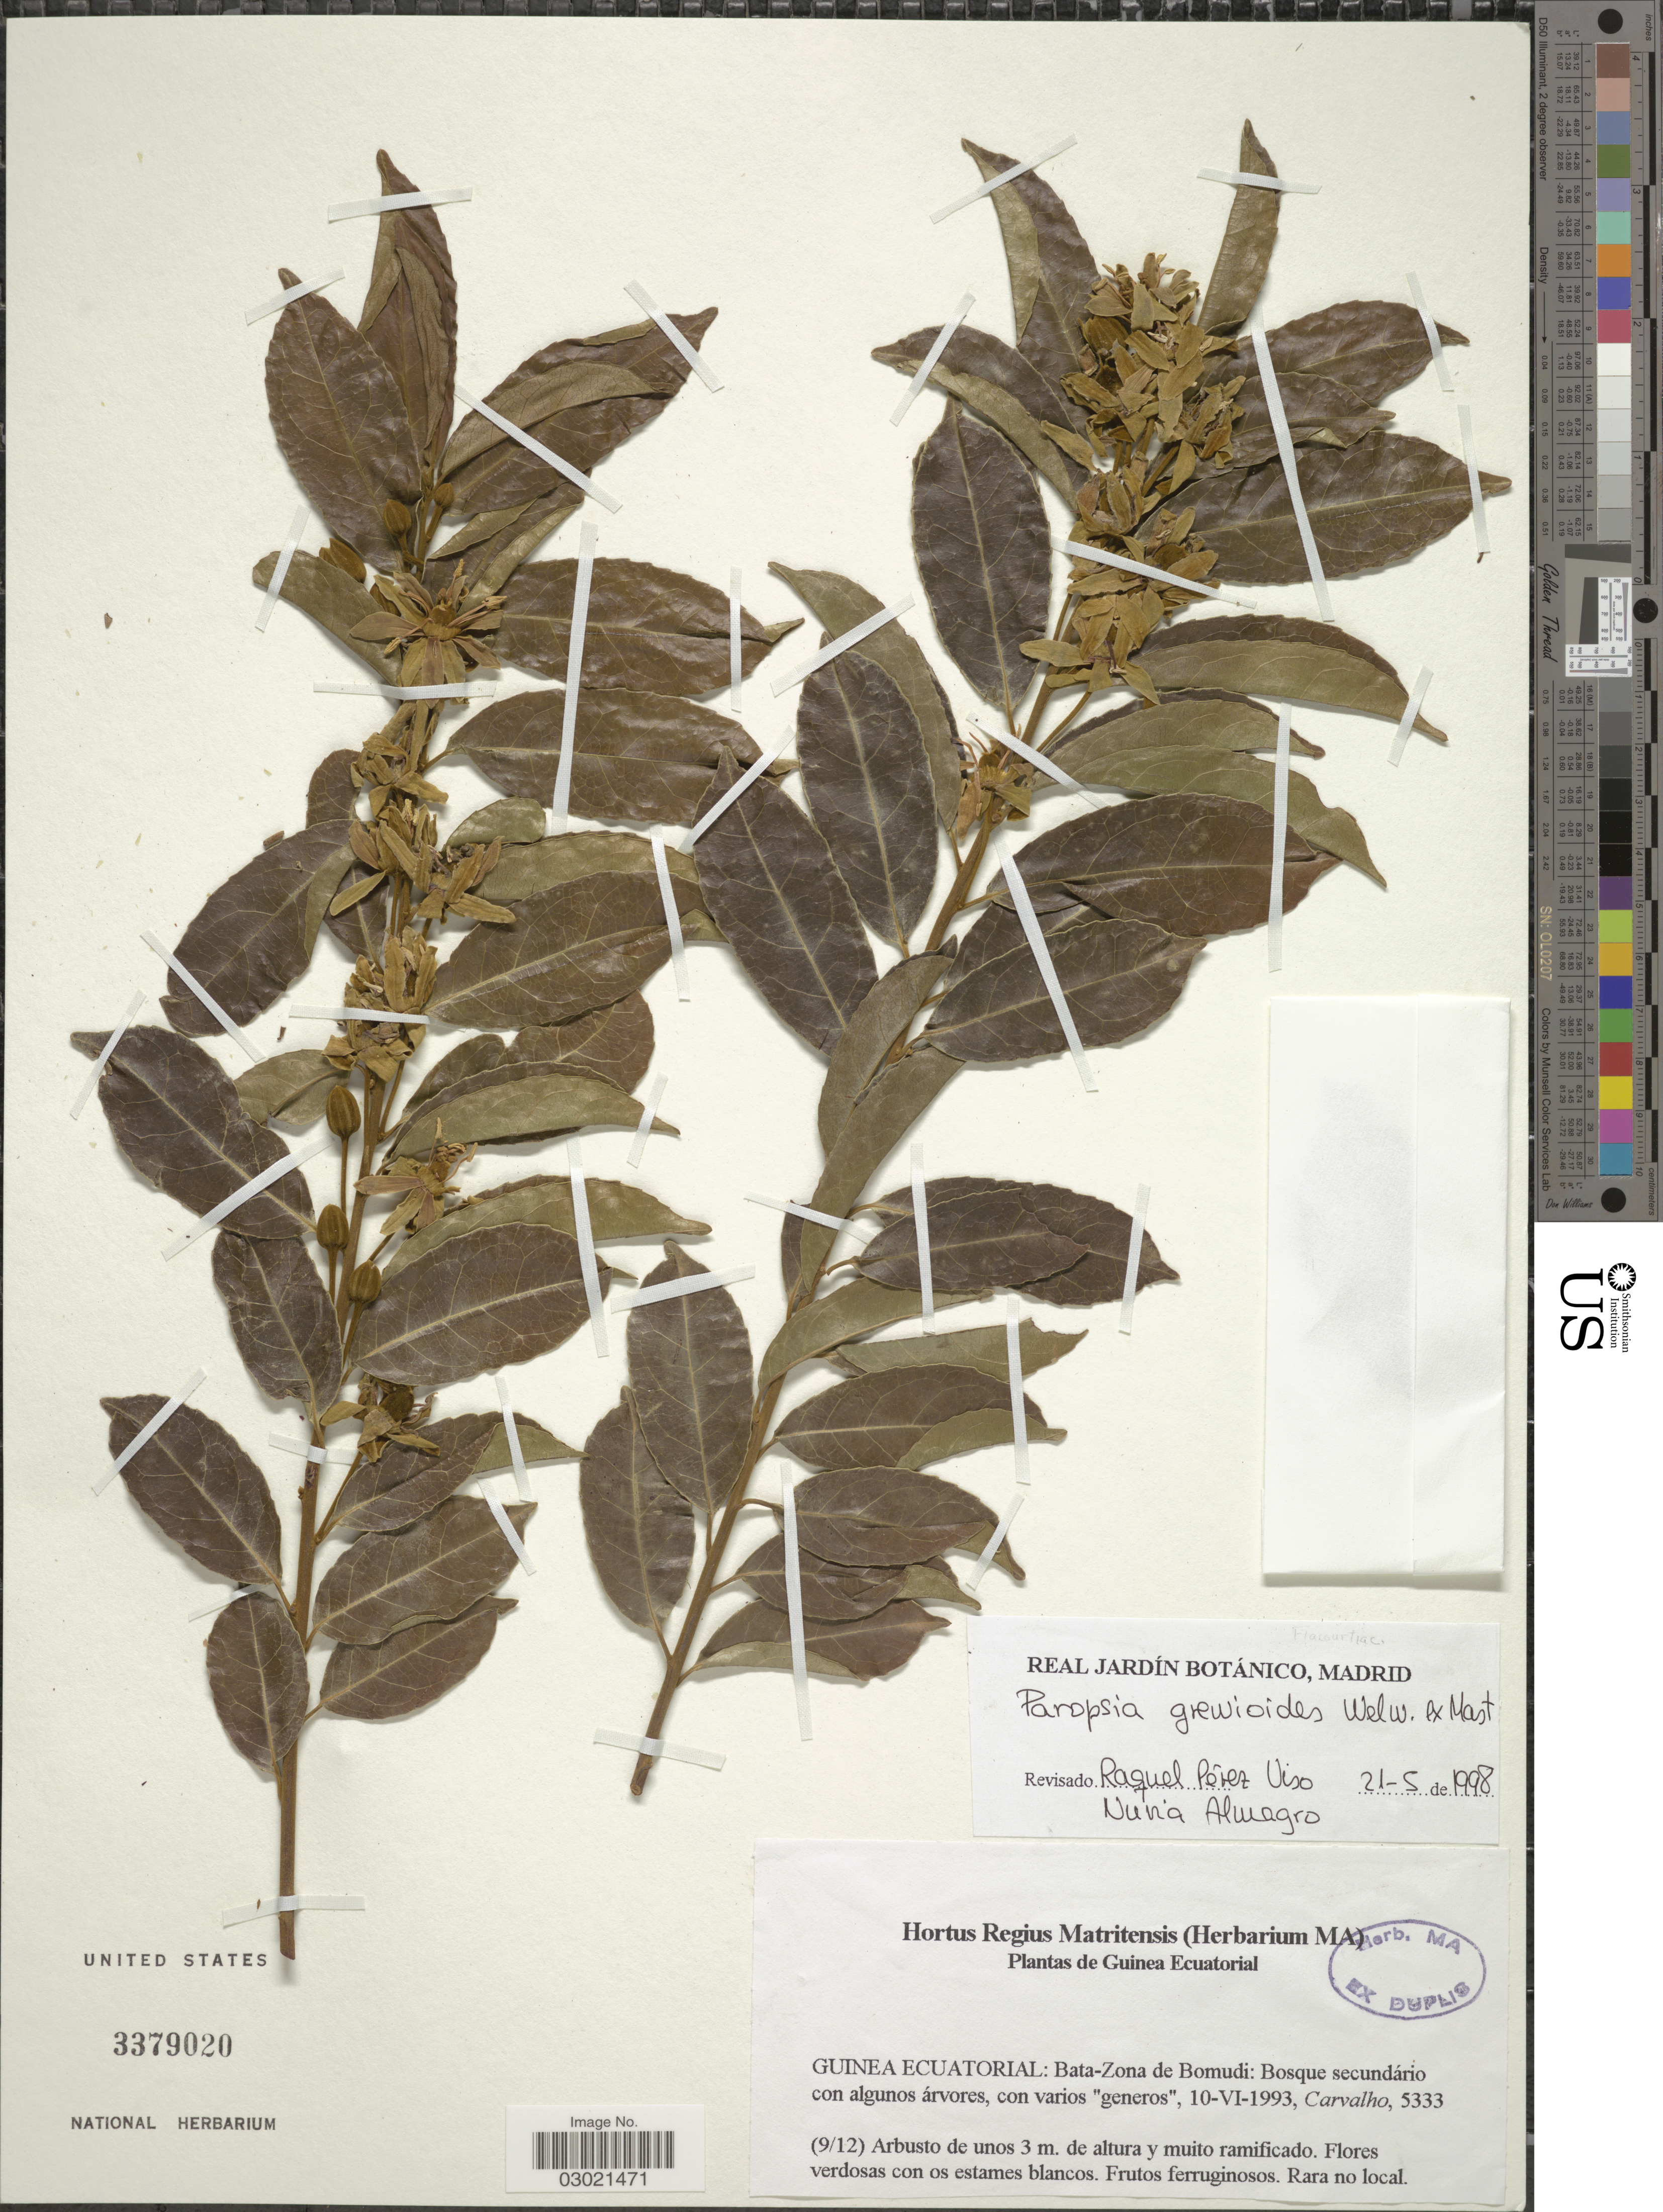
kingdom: Plantae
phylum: Tracheophyta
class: Magnoliopsida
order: Malpighiales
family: Passifloraceae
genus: Paropsia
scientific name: Paropsia grewioides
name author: Welw. ex Mast.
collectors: Carvalho, --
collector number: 5333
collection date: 1993-06-10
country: Equatorial Guinea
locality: Guinea Ecuatorial: Bata-Zona de Bomudi.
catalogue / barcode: US 3379020